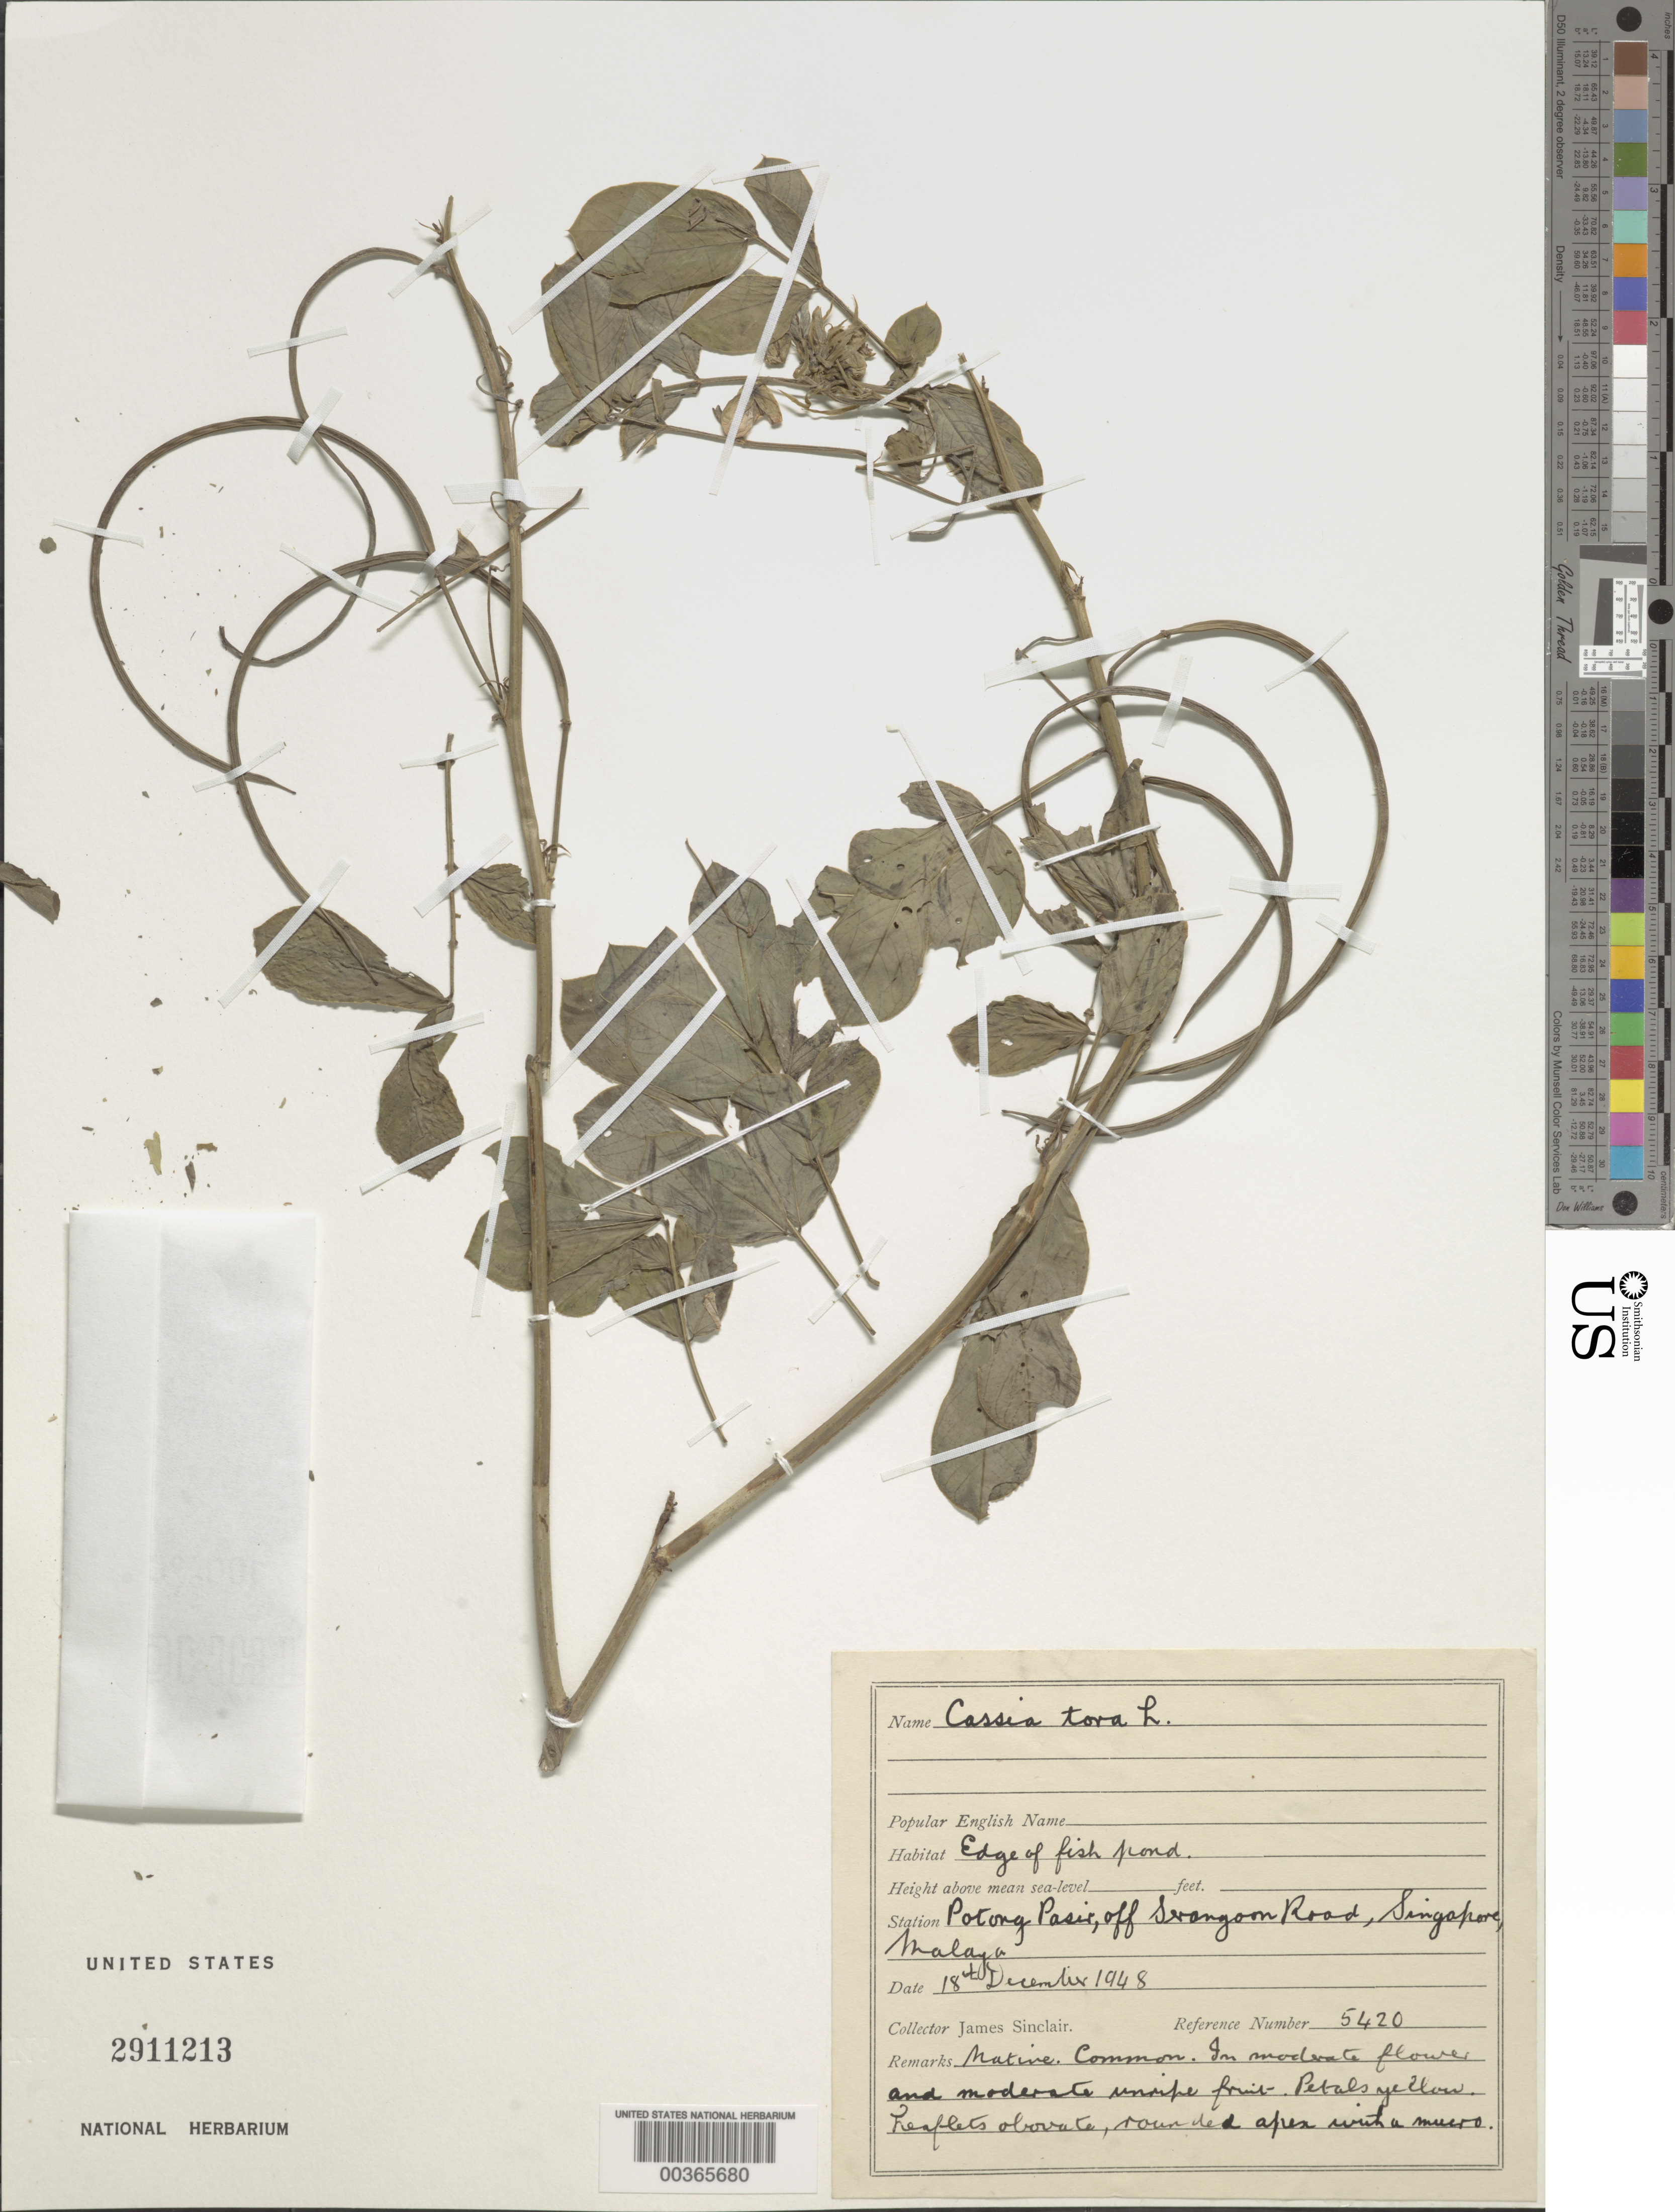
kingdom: Plantae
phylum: Tracheophyta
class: Magnoliopsida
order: Fabales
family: Fabaceae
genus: Senna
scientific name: Senna obtusifolia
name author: (L.) H.S. Irwin & Barneby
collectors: J. Sinclair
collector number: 5420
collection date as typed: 18 Dec 1948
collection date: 1948-12-18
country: Singapore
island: Singapore Island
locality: Potong pasir, off srangoon road [Malay Peninsula]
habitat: Edge of fish pond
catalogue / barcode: US 2911213